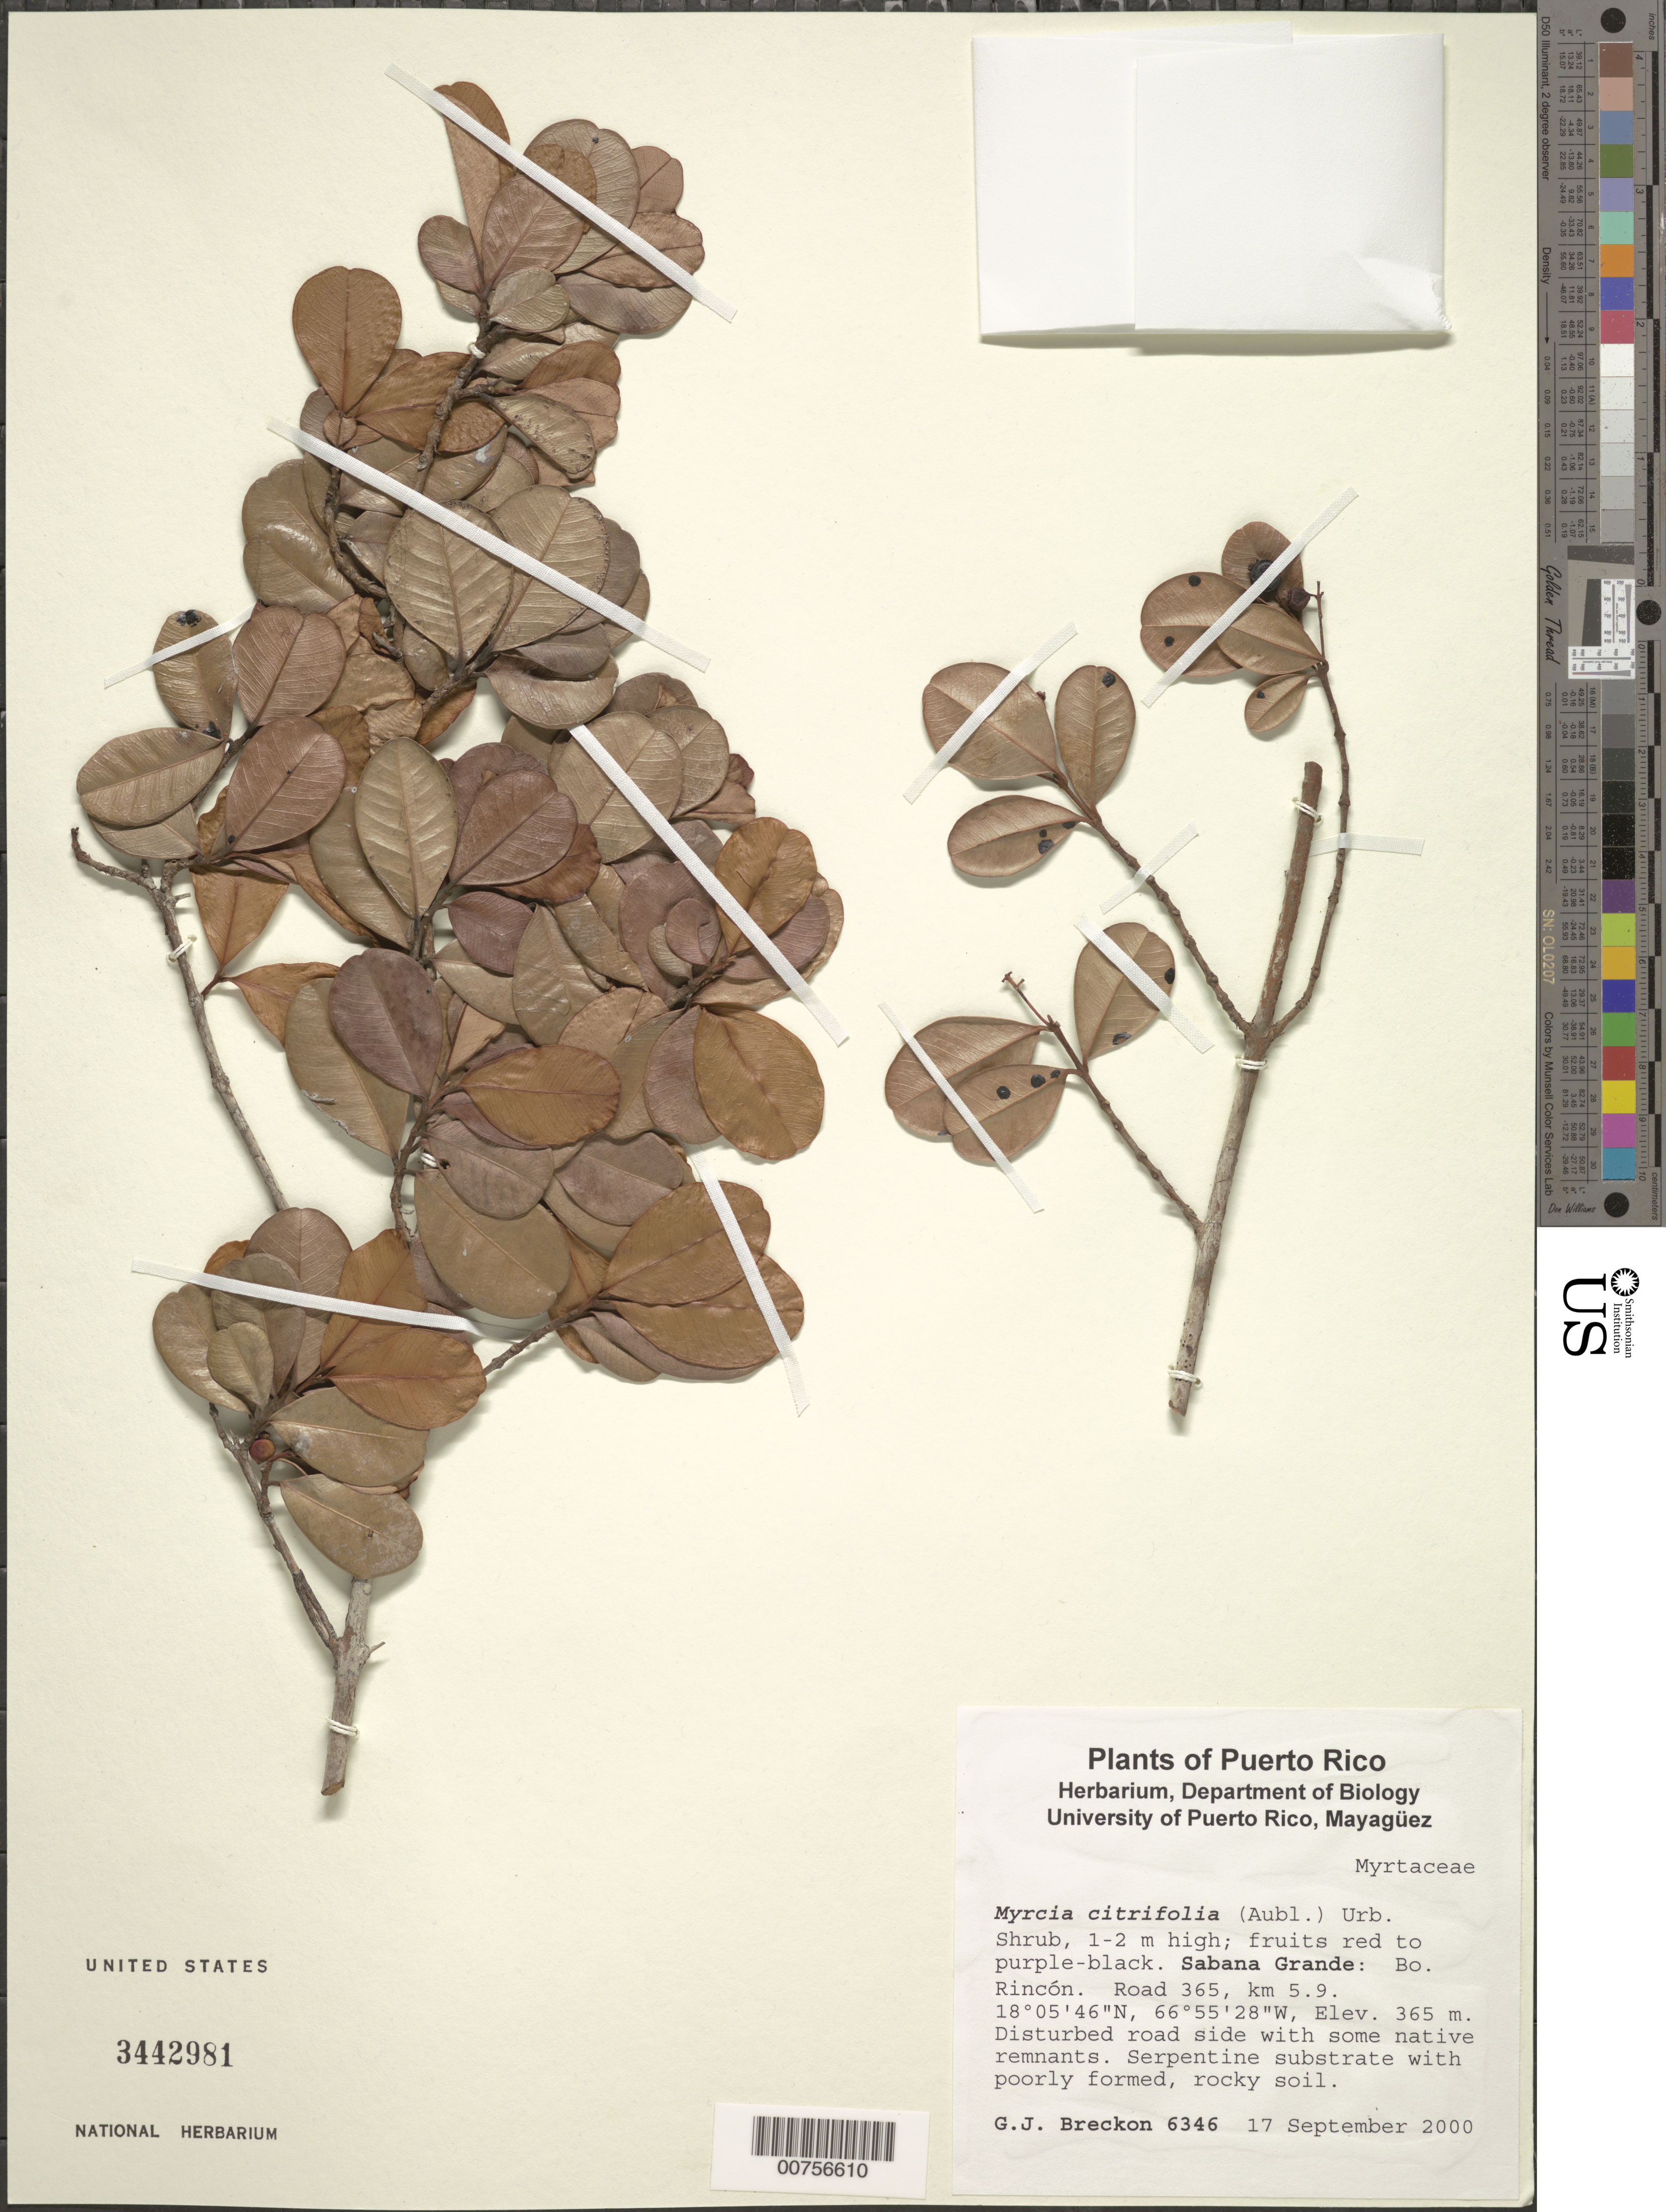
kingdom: Plantae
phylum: Tracheophyta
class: Magnoliopsida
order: Myrtales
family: Myrtaceae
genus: Myrcia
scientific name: Myrcia citrifolia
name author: (Aubl.) Urb.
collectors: G. J. Breckon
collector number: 6346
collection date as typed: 17 Sep 2000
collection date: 2000-09-17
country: Puerto Rico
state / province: Sabana Grande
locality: Sabana Grande: Bo. Rincón. Road 365, km 5.9.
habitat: Disturbed roadside with some native remnants. Serpentine substrate with poorly formed, rocky soil.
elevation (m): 365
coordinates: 18.09611111, -66.92444444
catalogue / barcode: US 3442981